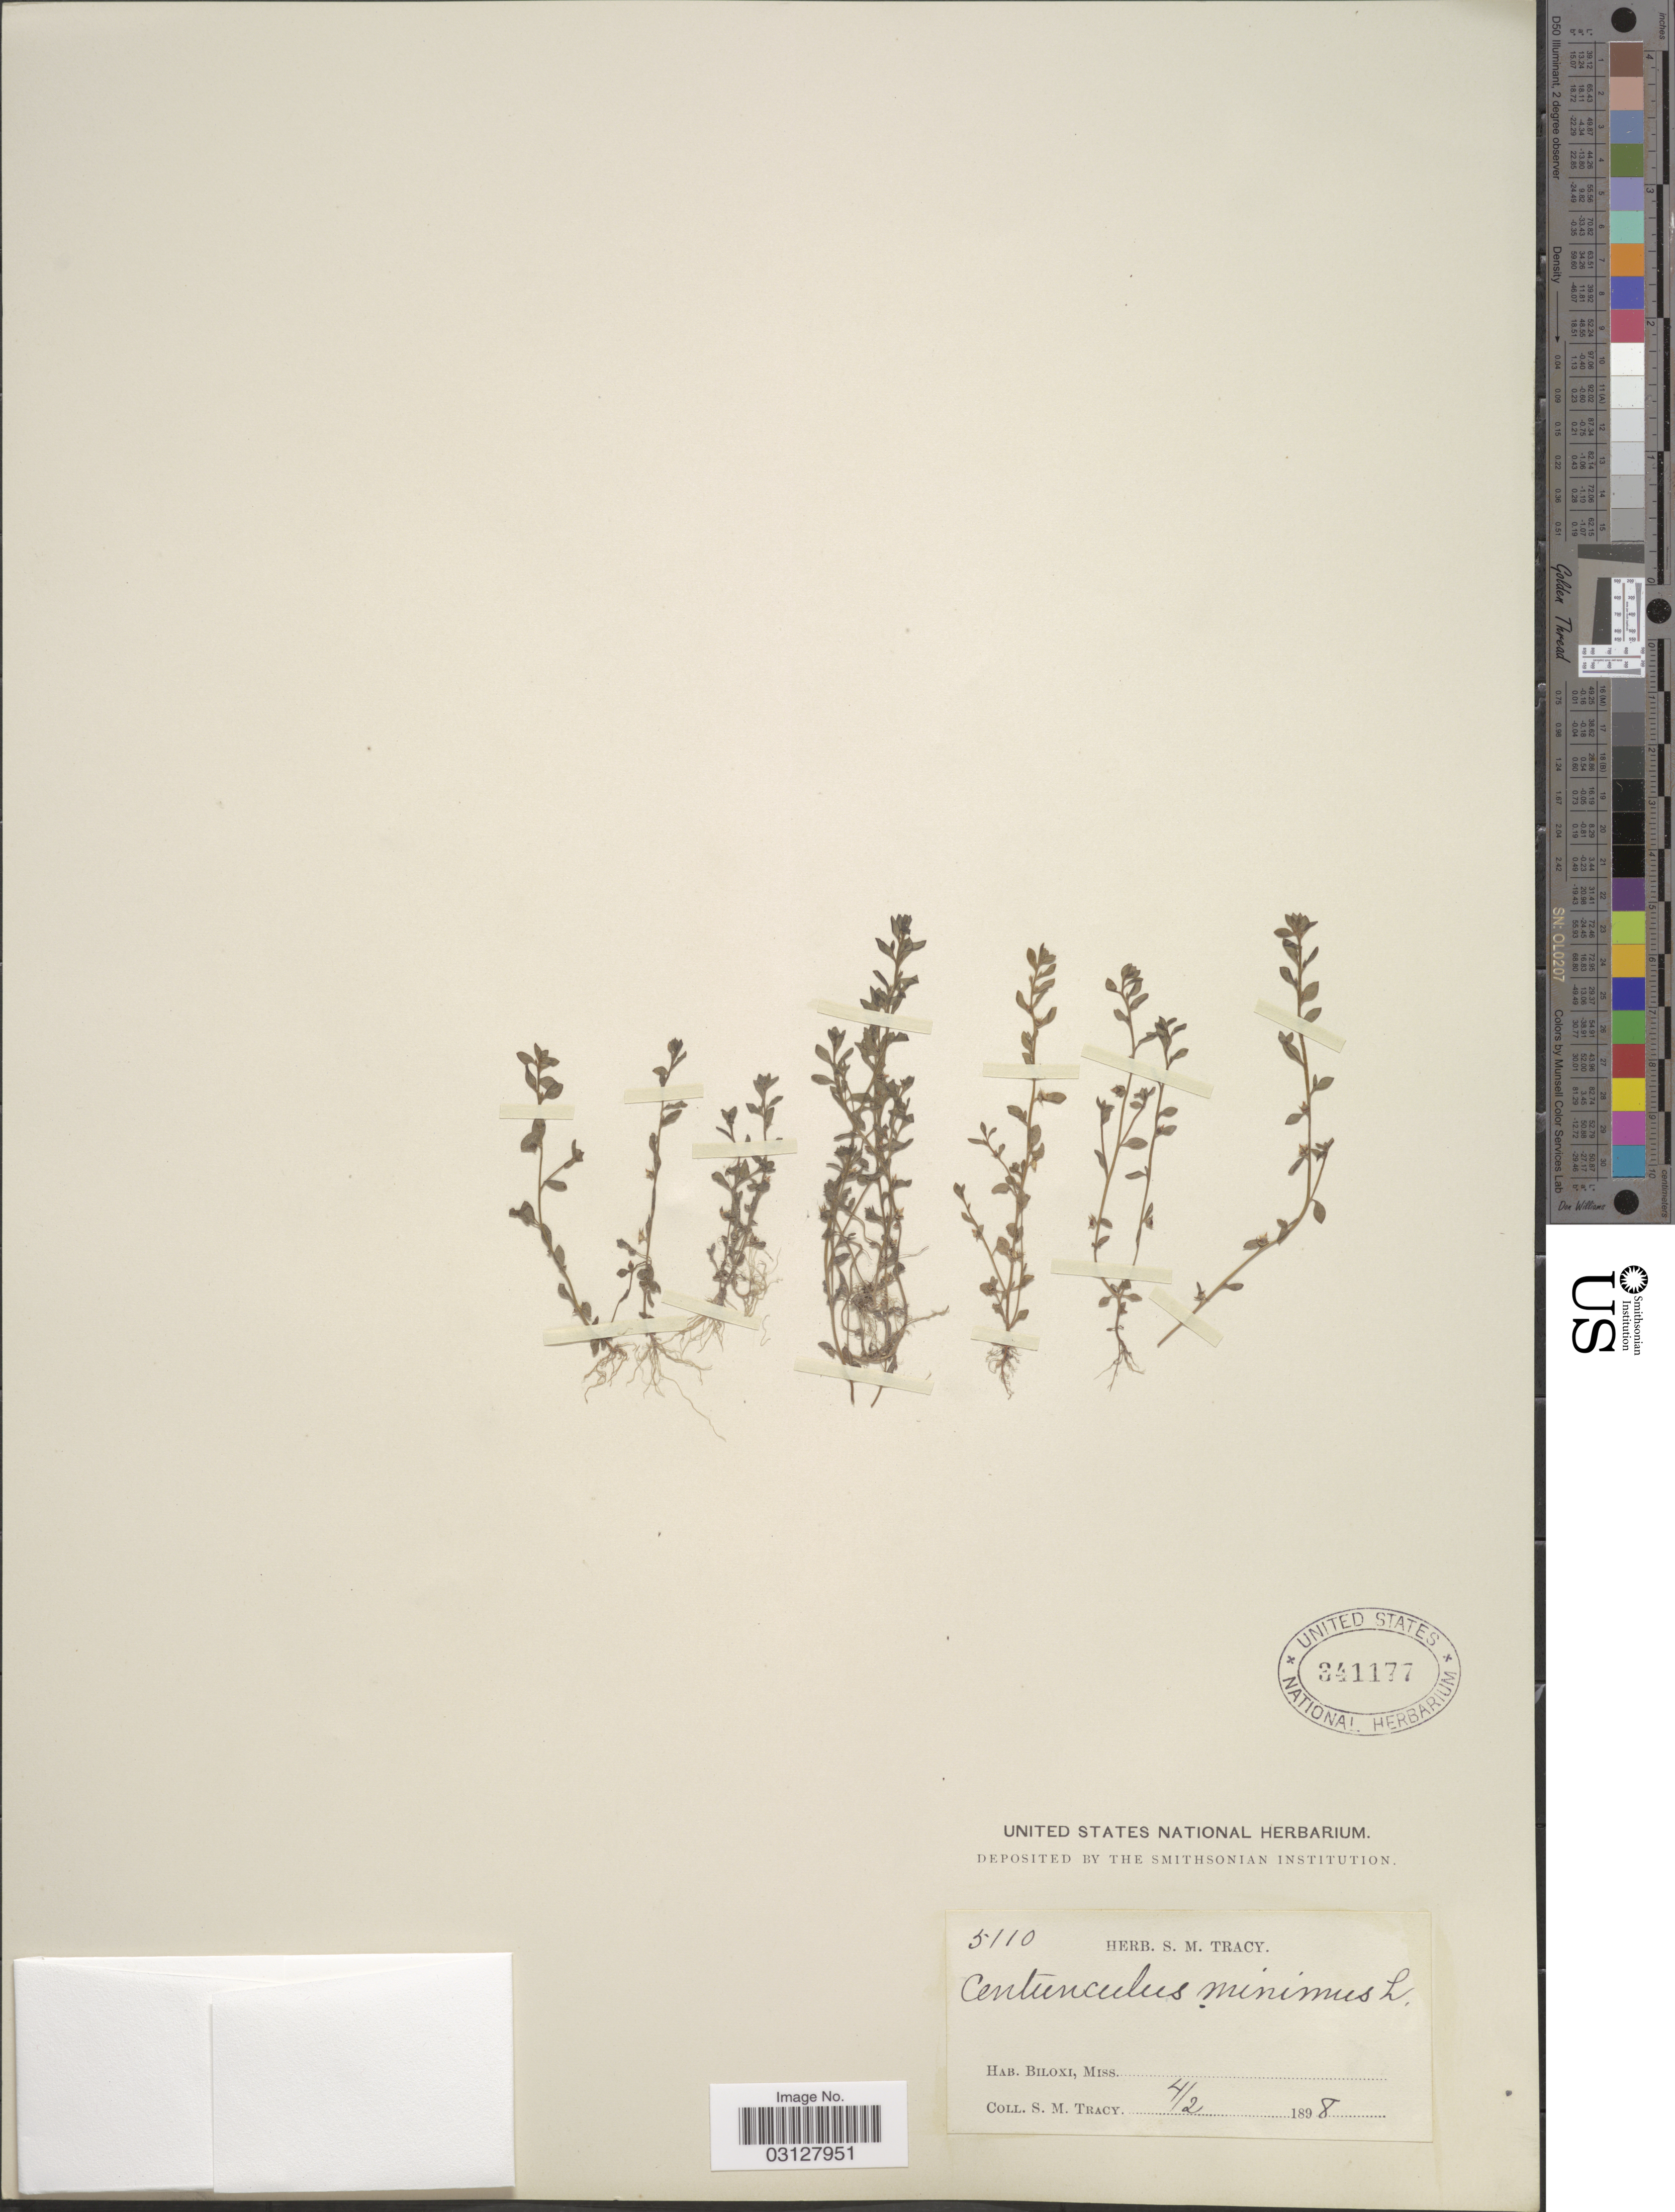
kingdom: Plantae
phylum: Tracheophyta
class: Magnoliopsida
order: Ericales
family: Primulaceae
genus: Centunculus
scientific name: Centunculus minimus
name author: L.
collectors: S. M. Tracy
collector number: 5110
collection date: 1898-04-02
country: United States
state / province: Mississippi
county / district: Harrison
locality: Biloxi.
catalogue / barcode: US 341177